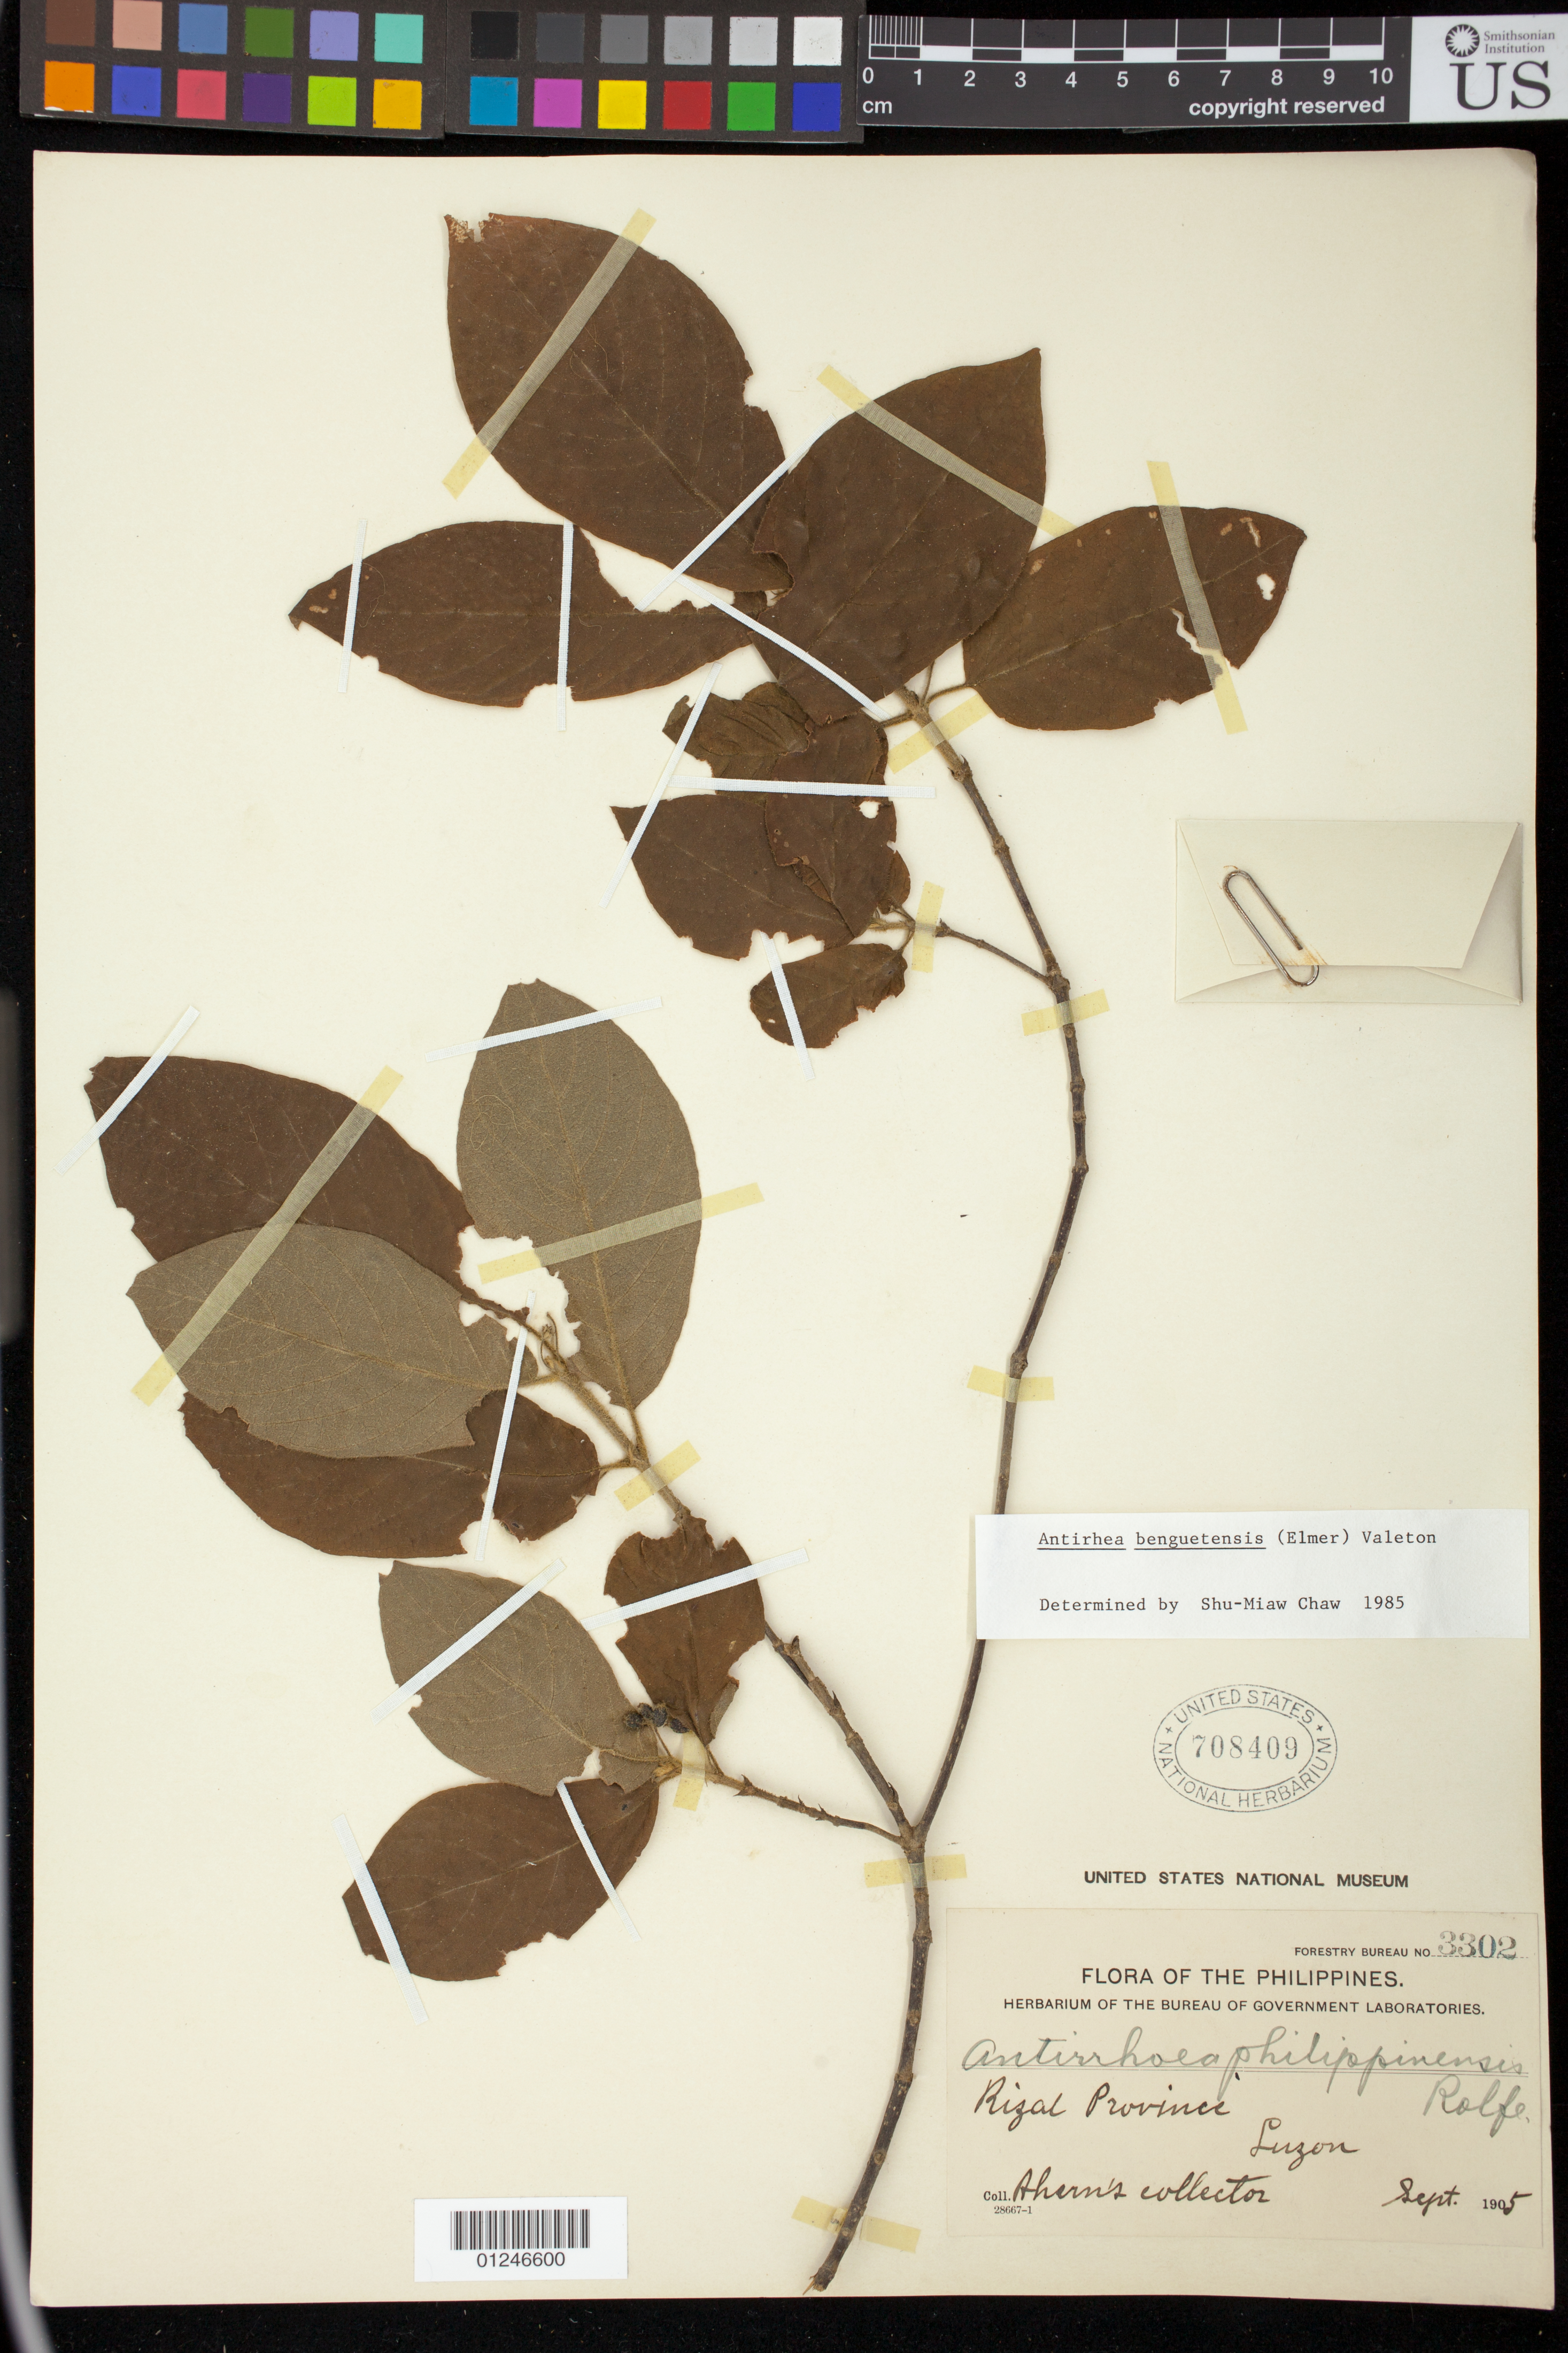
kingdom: Plantae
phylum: Tracheophyta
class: Magnoliopsida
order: Gentianales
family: Rubiaceae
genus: Guettardella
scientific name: Guettardella benguetensis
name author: (Elmer) J.G. Chavez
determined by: Chavez, J. G.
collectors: Ahern's collector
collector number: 28667-1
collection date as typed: Sep 1905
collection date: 1905-09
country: Philippines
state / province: Calabarzon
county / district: Rizal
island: Luzon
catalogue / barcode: US 708409